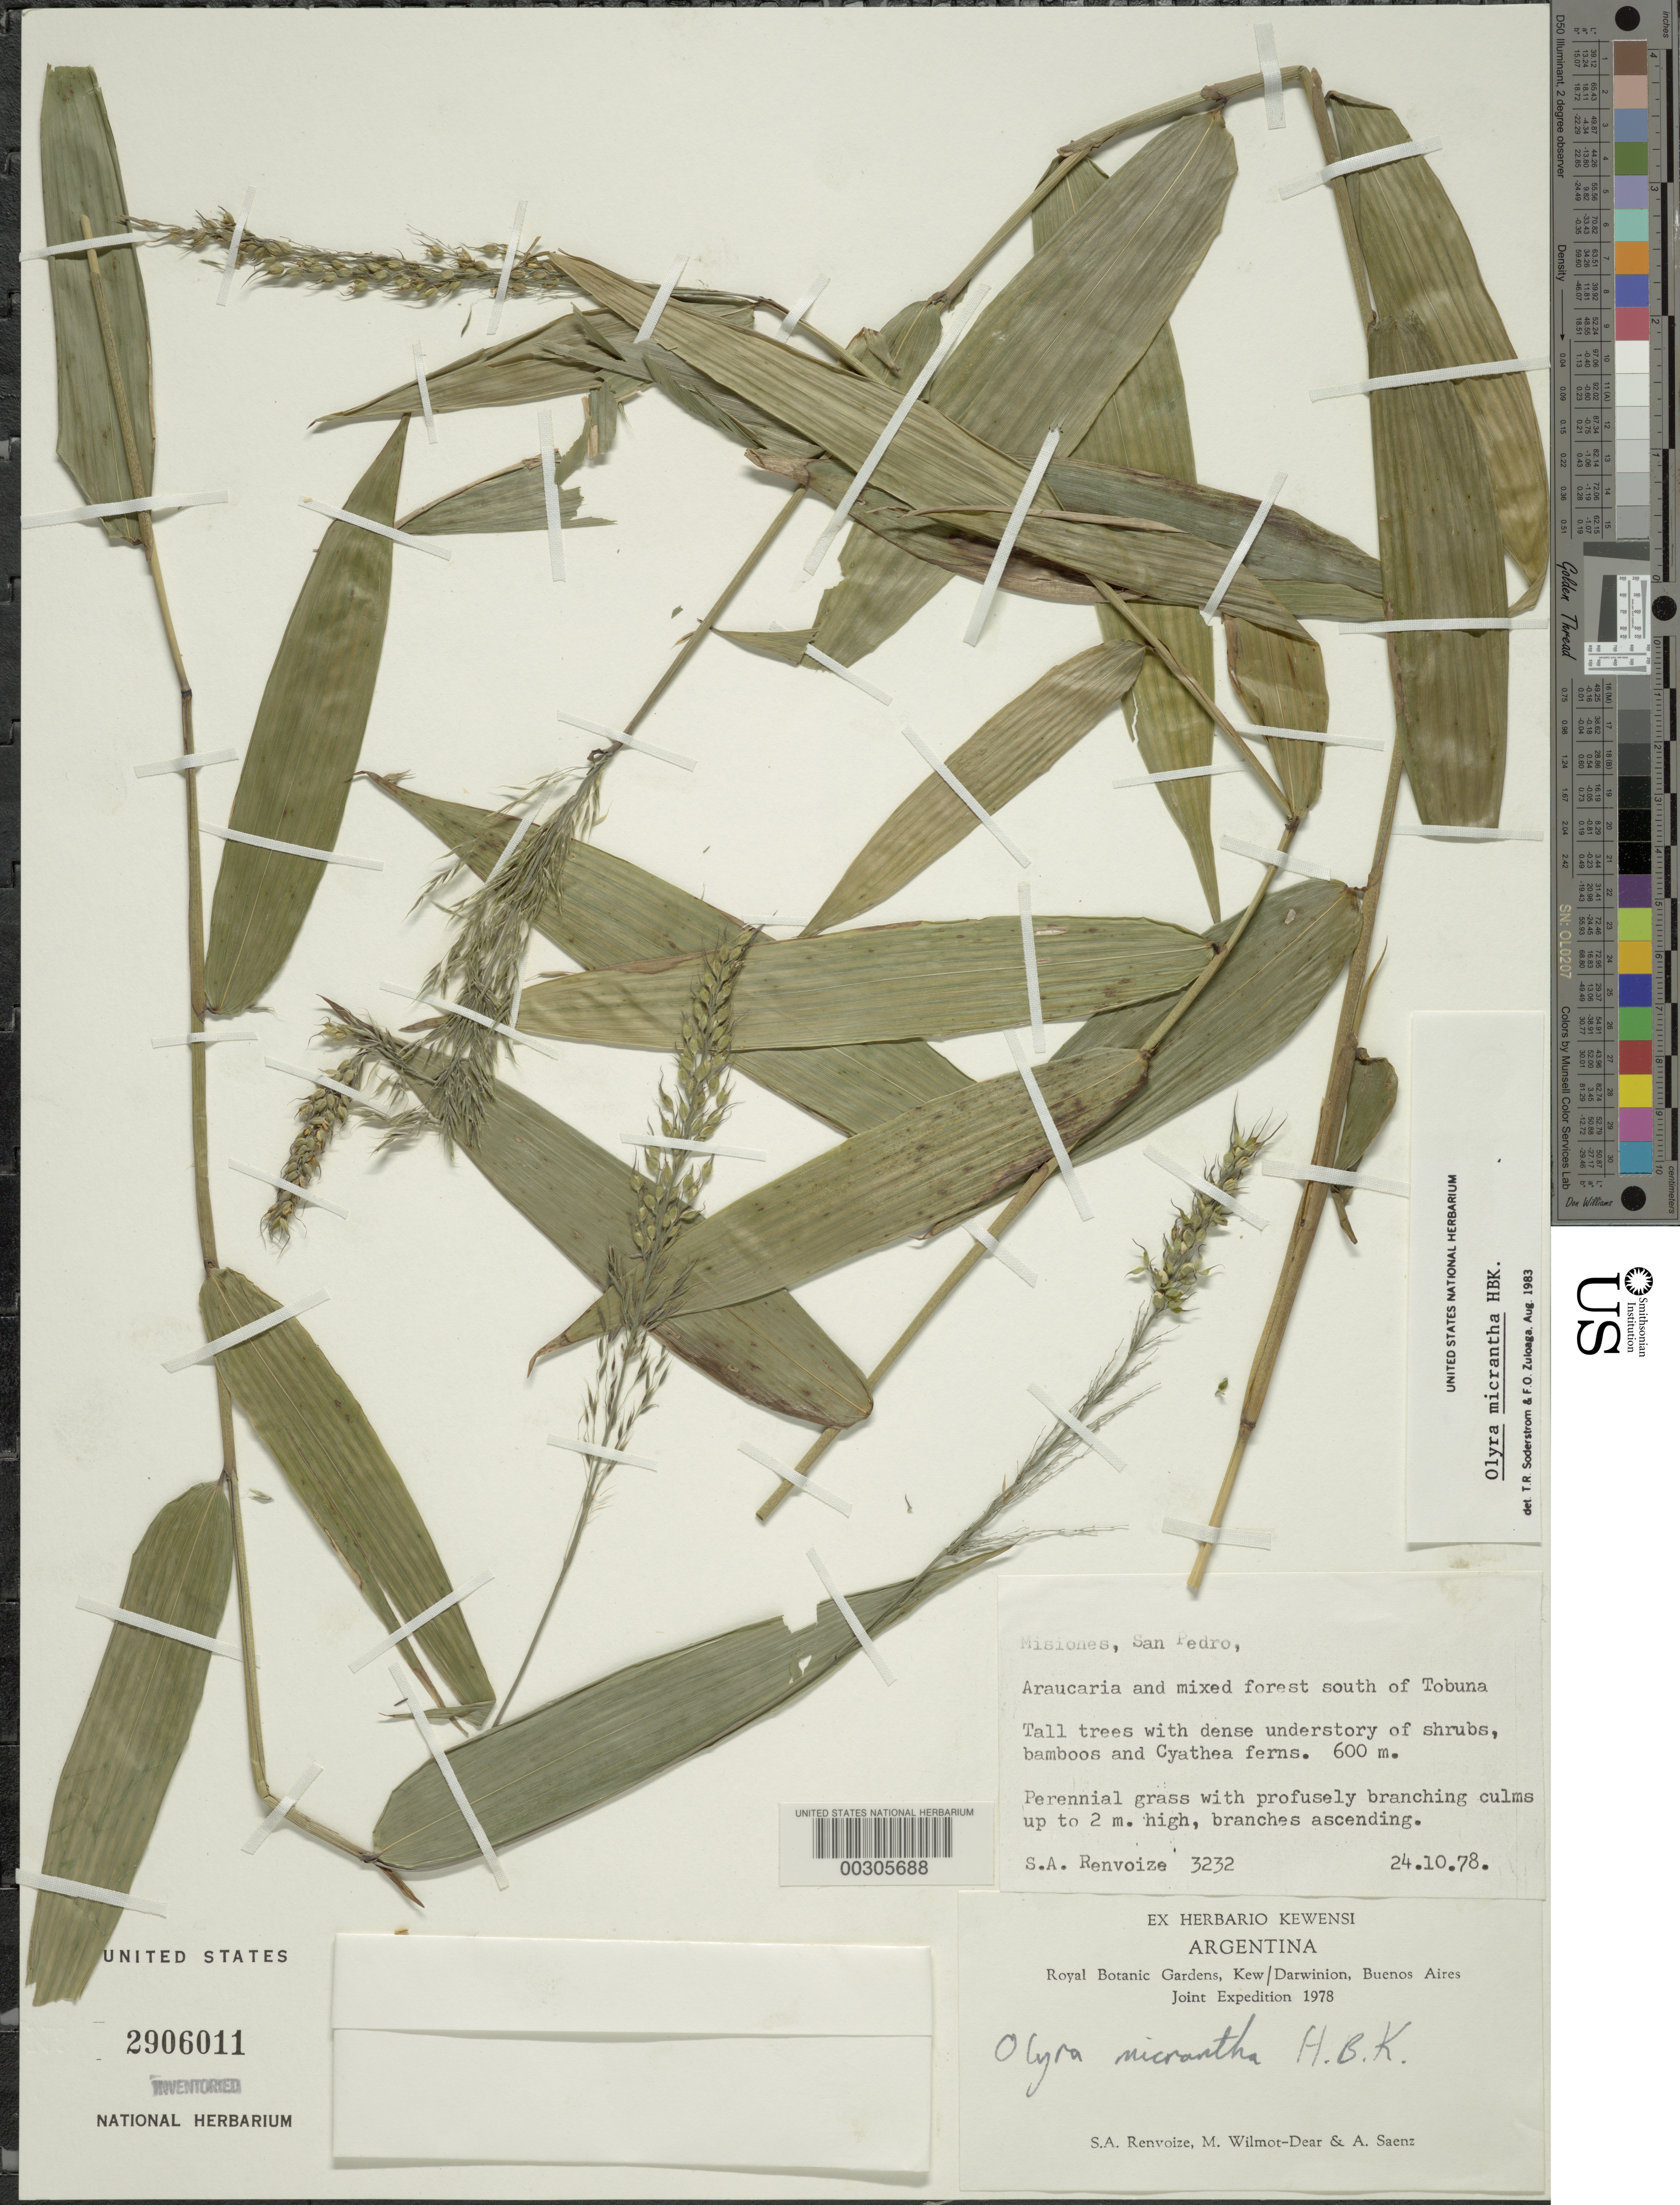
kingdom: Plantae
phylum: Tracheophyta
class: Liliopsida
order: Poales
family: Poaceae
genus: Olyra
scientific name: Olyra micrantha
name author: Kunth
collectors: S. A. Renvoize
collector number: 3232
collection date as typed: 24 Oct 1978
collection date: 1978-10-24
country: Argentina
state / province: Misiones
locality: San Pedro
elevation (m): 600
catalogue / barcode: US 2906011